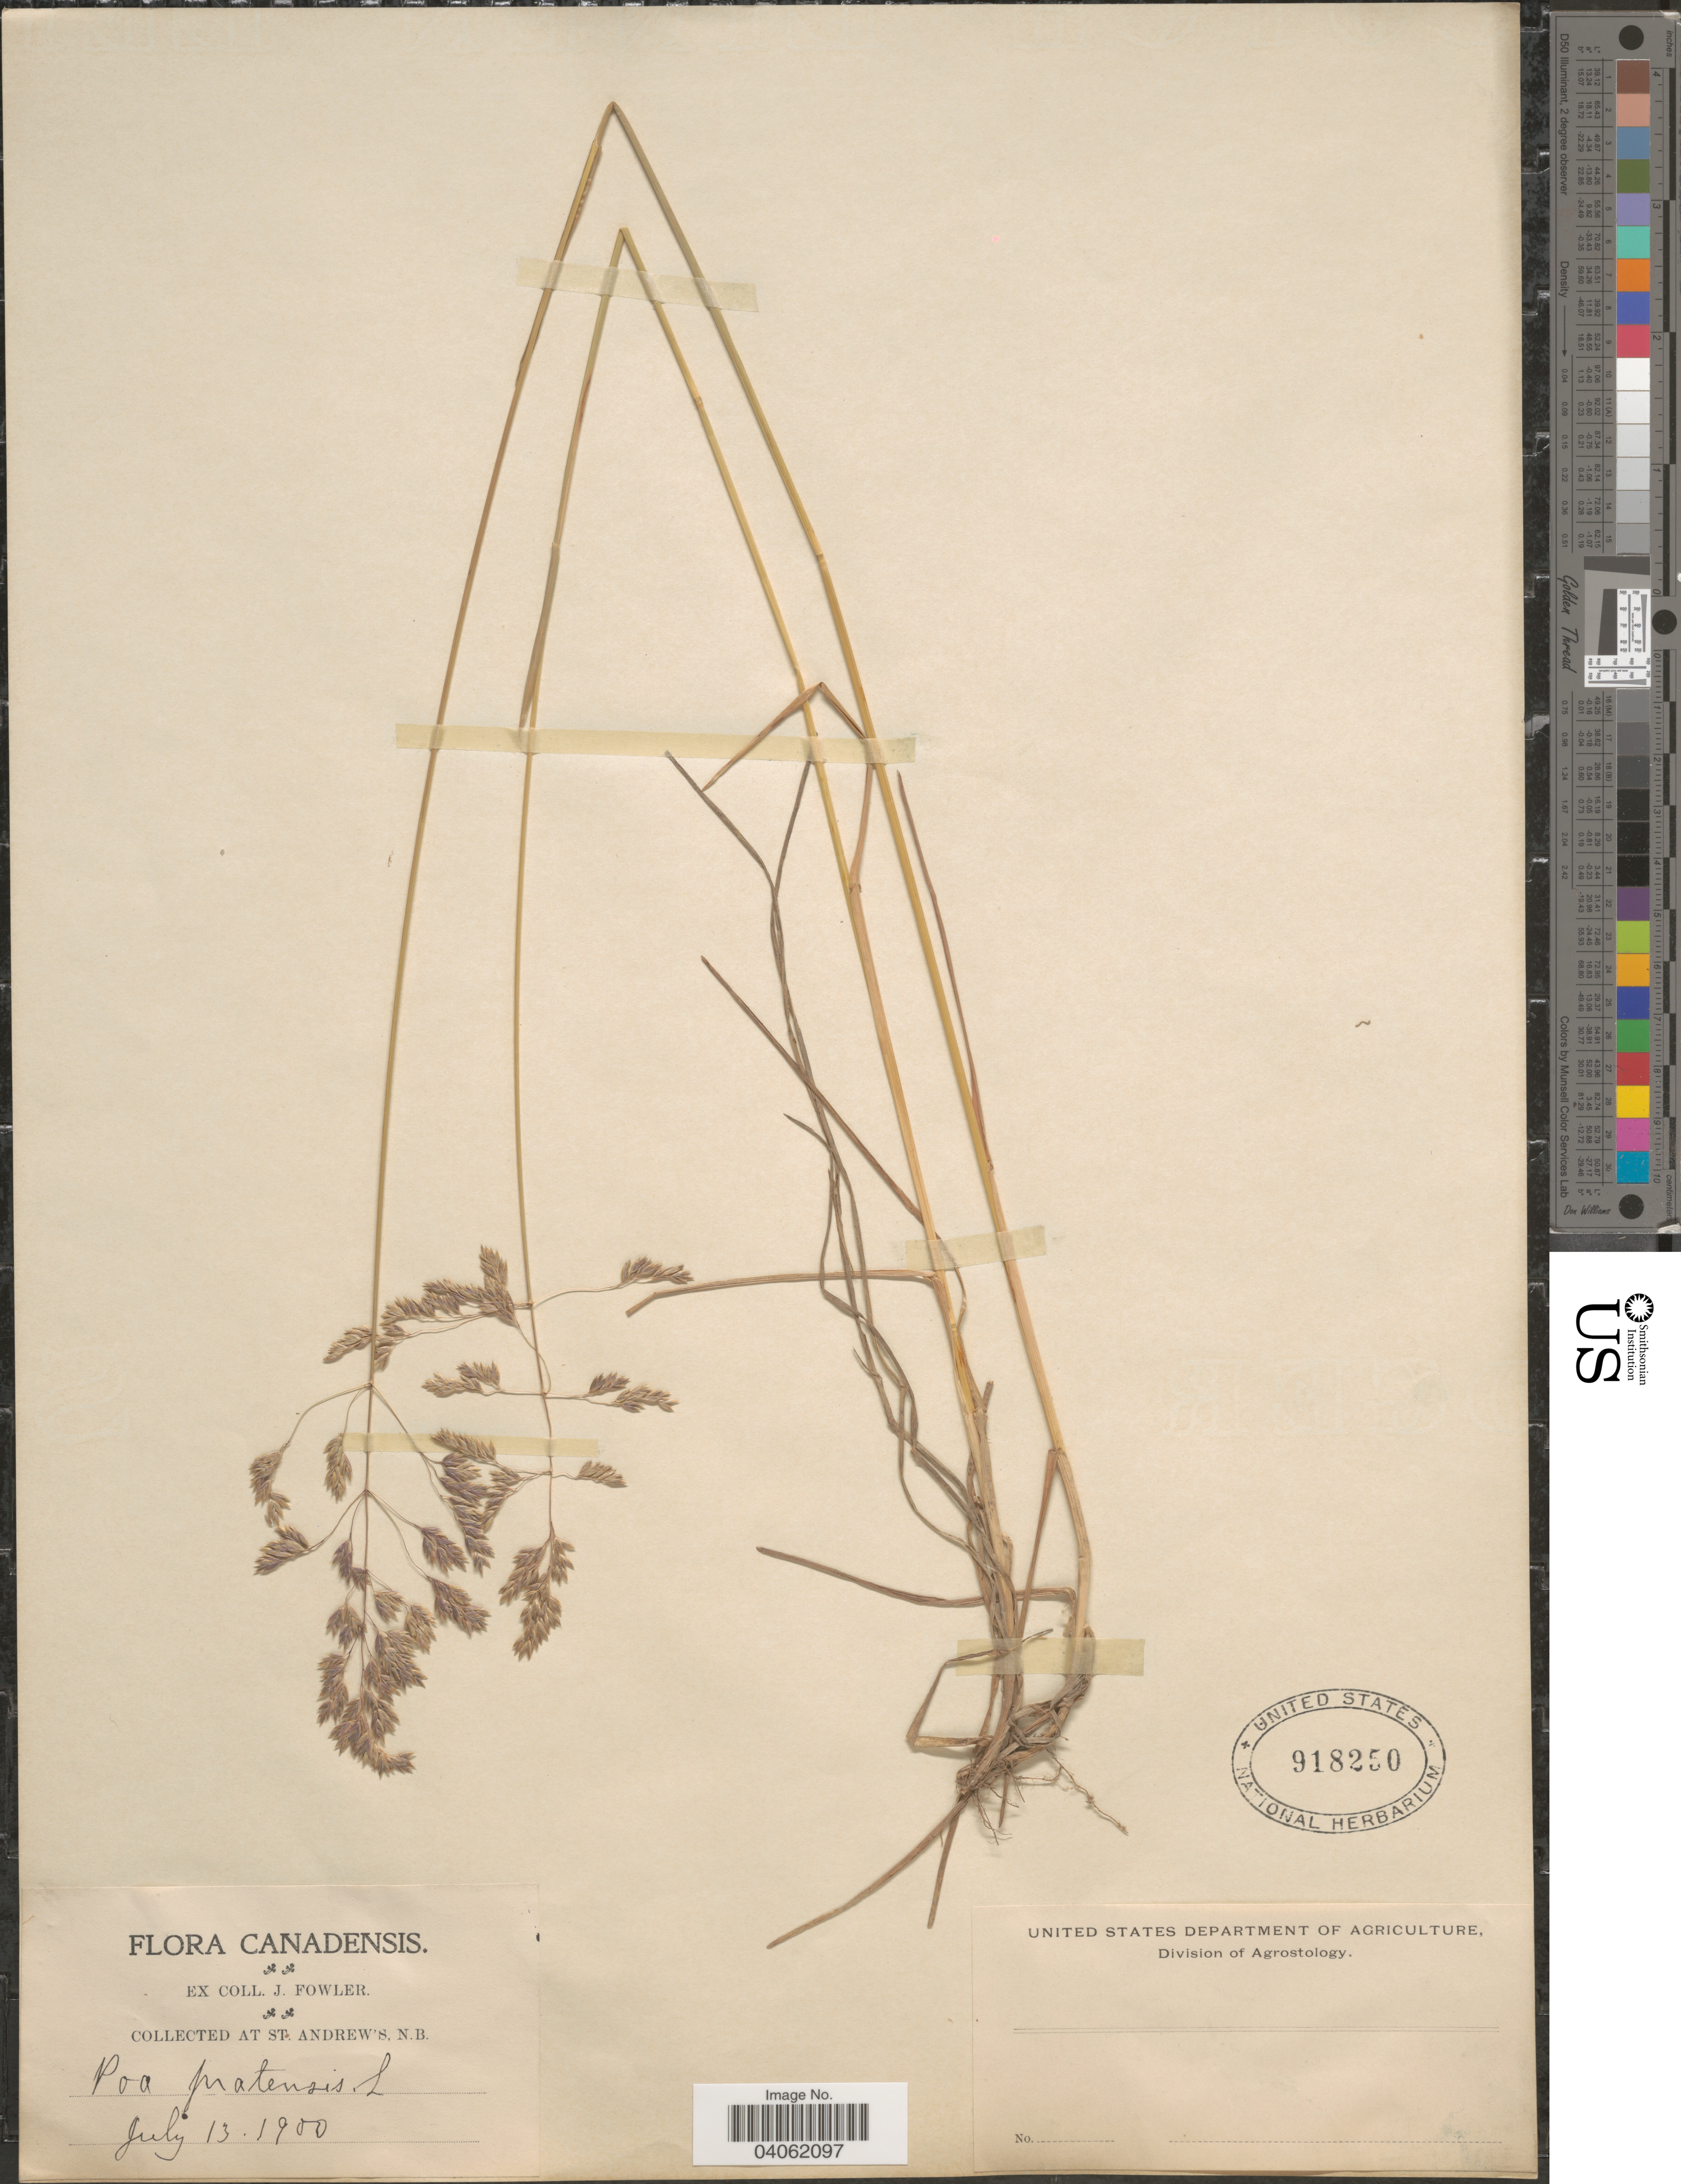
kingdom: Plantae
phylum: Tracheophyta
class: Liliopsida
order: Poales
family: Poaceae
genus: Poa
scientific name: Poa pratensis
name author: L.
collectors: J. Fowler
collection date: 1900-07-13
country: Canada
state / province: New Brunswick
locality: At St. Andrew's.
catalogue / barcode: US 918250